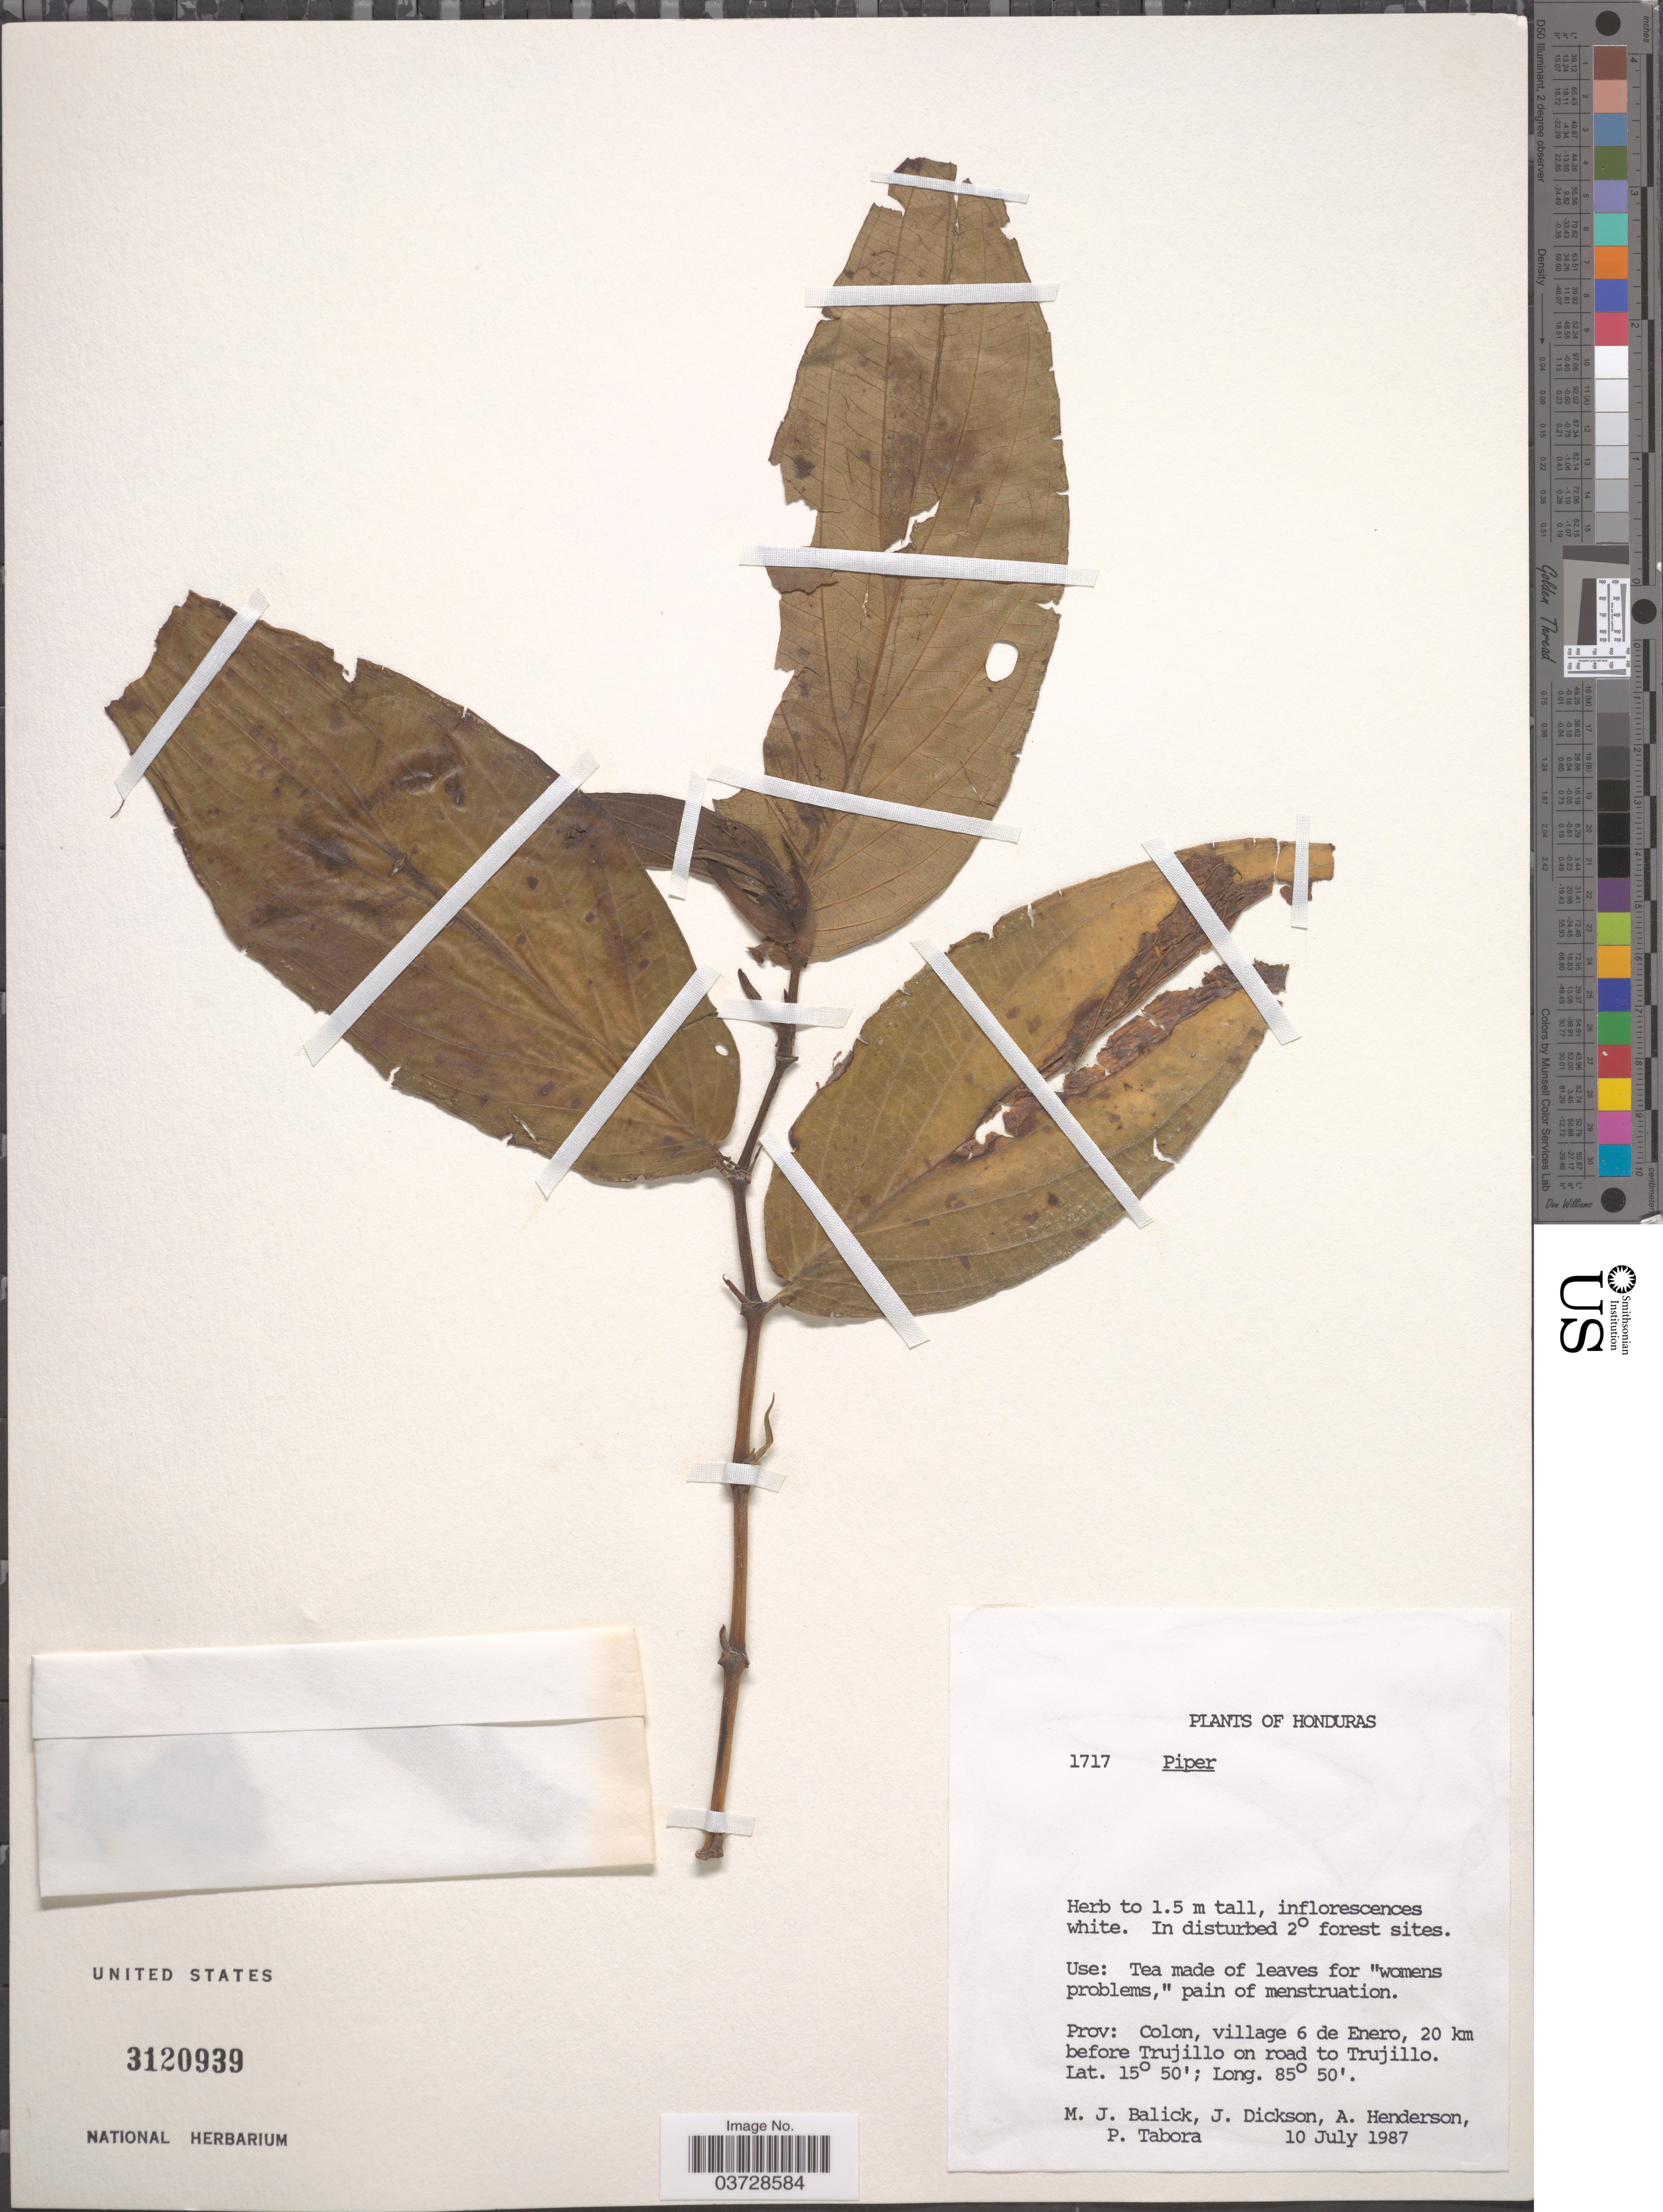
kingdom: Plantae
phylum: Tracheophyta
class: Magnoliopsida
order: Piperales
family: Piperaceae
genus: Piper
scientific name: Piper sp.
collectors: M. J. Balick, J. Dickson, A. Henderson & P. Tabora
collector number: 1717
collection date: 1987-07-10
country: Honduras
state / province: Colon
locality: Village 6 de Enero, 20 km before Trujillo on road to Trujillo.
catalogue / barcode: US 3120939